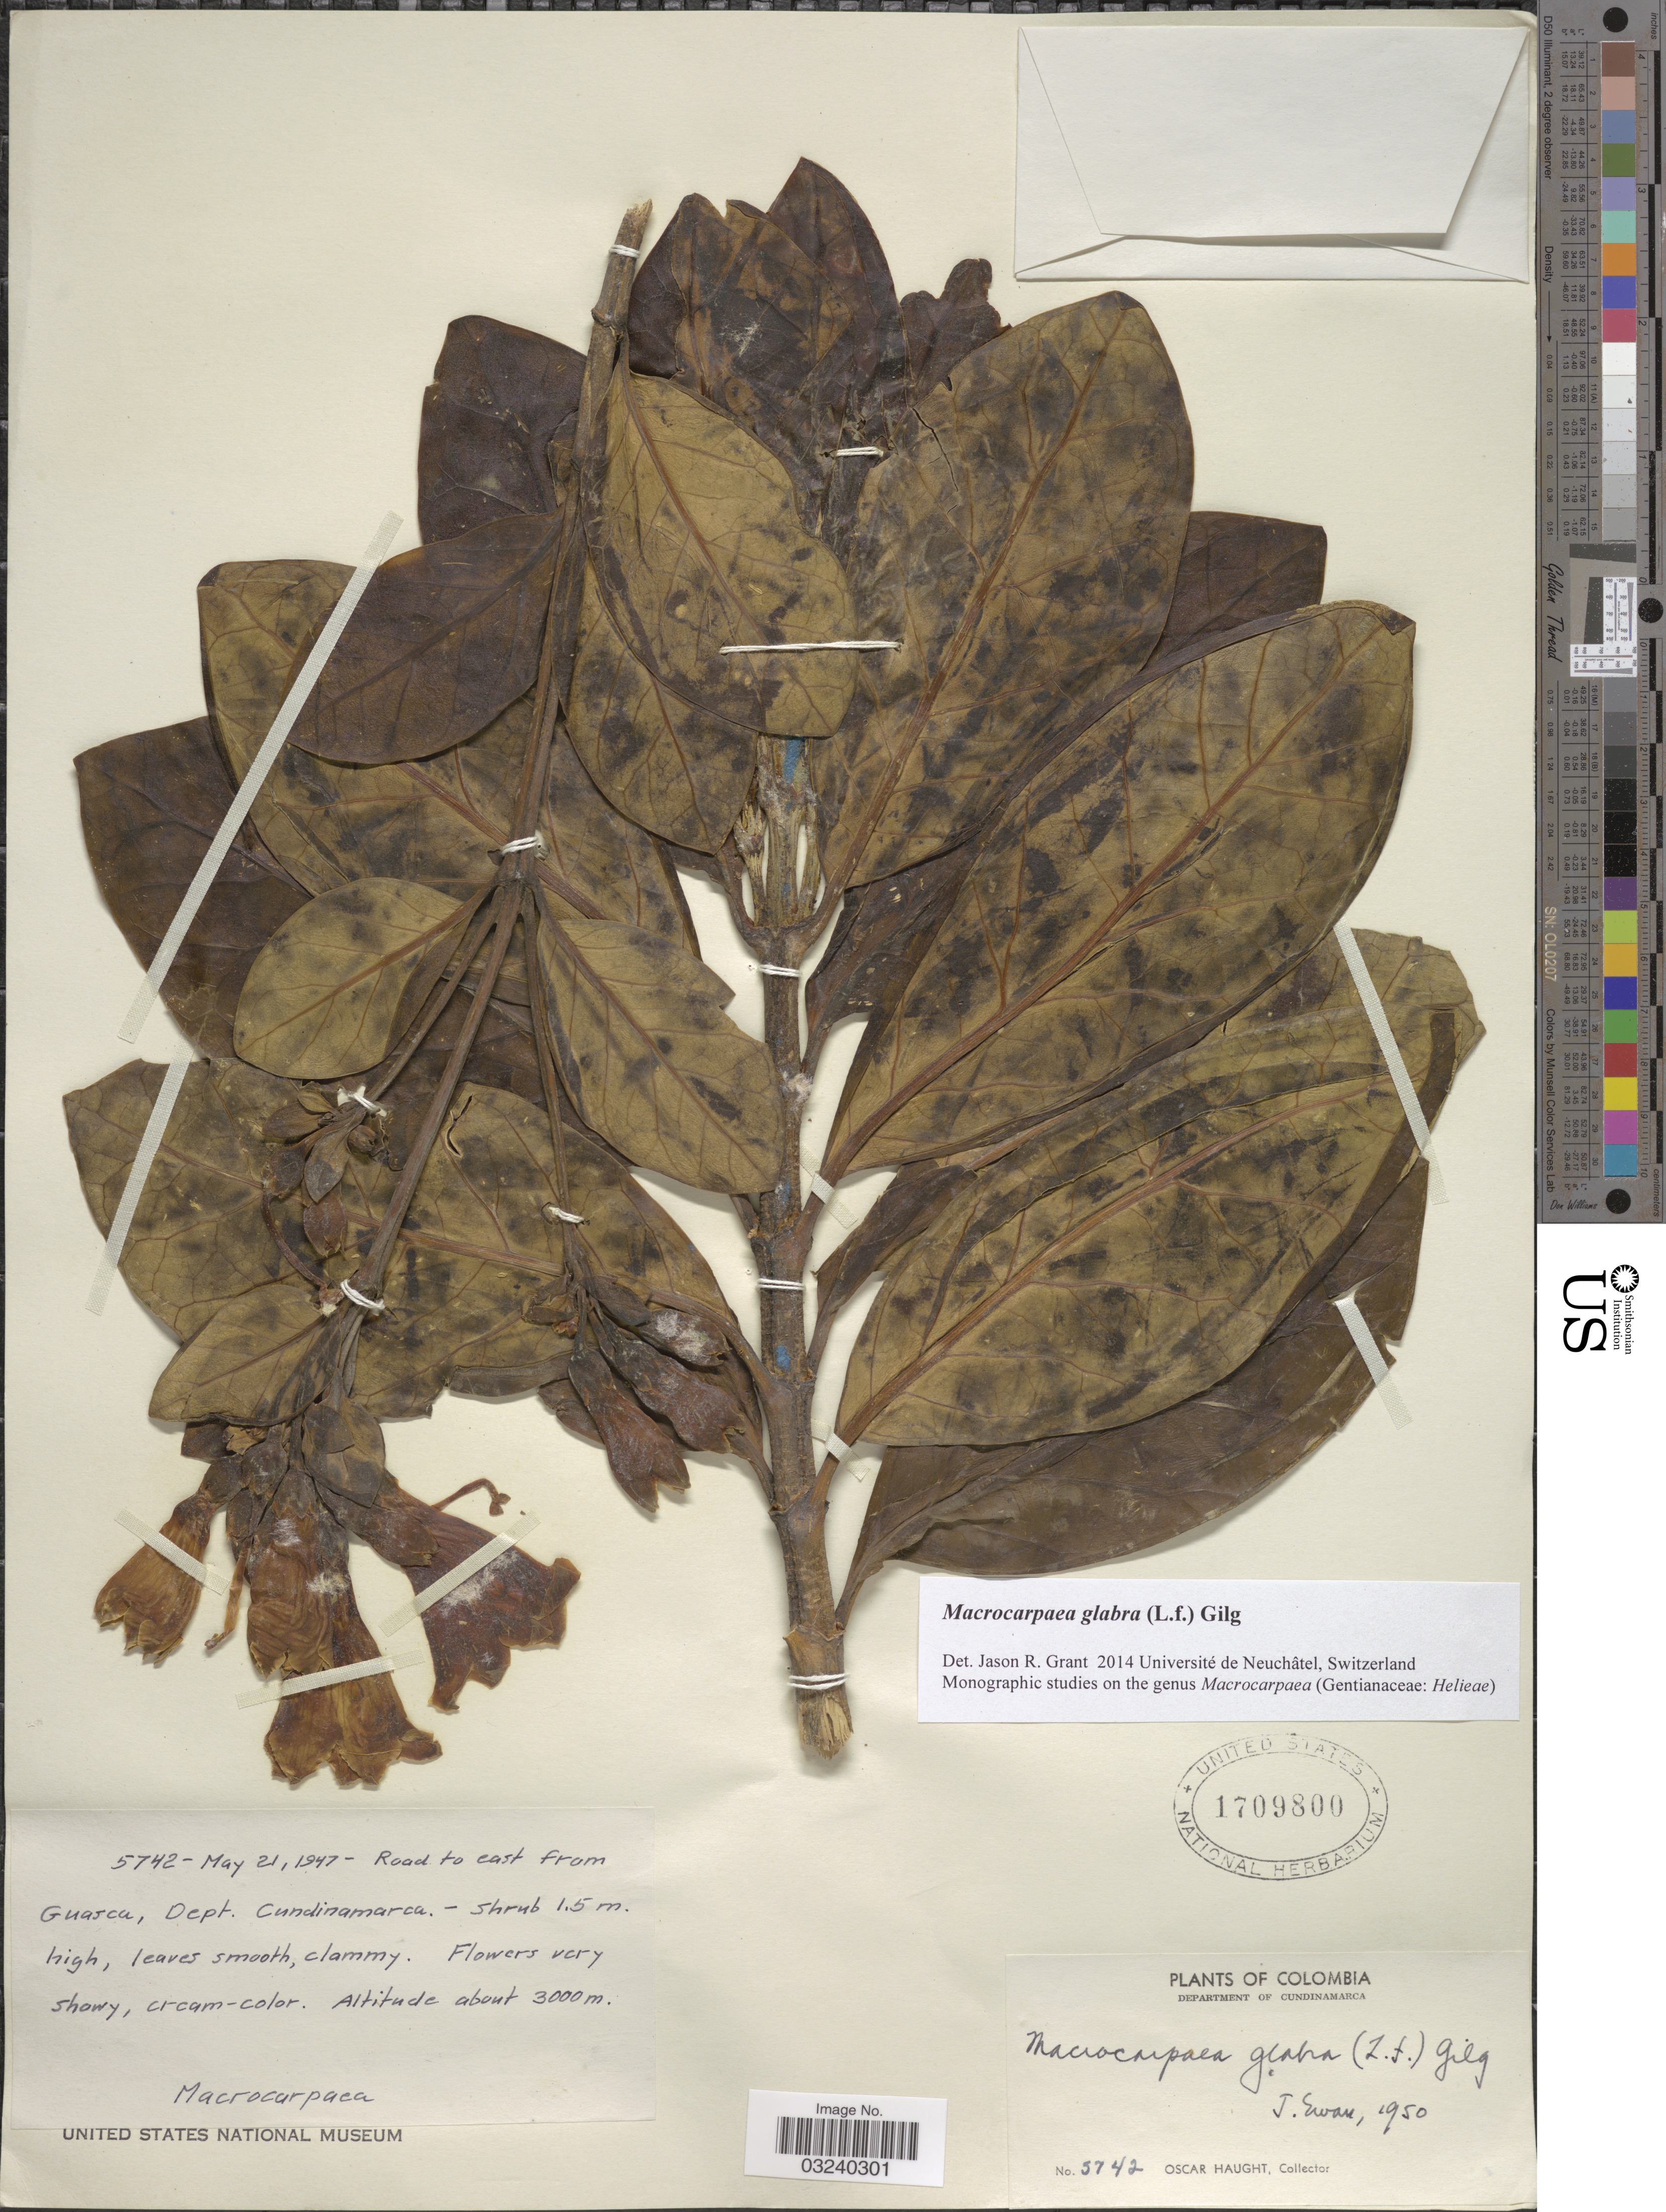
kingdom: Plantae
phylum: Tracheophyta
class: Magnoliopsida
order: Gentianales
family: Gentianaceae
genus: Macrocarpaea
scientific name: Macrocarpaea glabra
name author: (L. f.) Gilg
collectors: O. L. Haught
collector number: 5742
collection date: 1947-05-21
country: Colombia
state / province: Cundinamarca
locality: Department of Cundinamarca. Road to east from Guasca, Dept. Cundinamarca.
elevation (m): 3000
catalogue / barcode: US 1709800